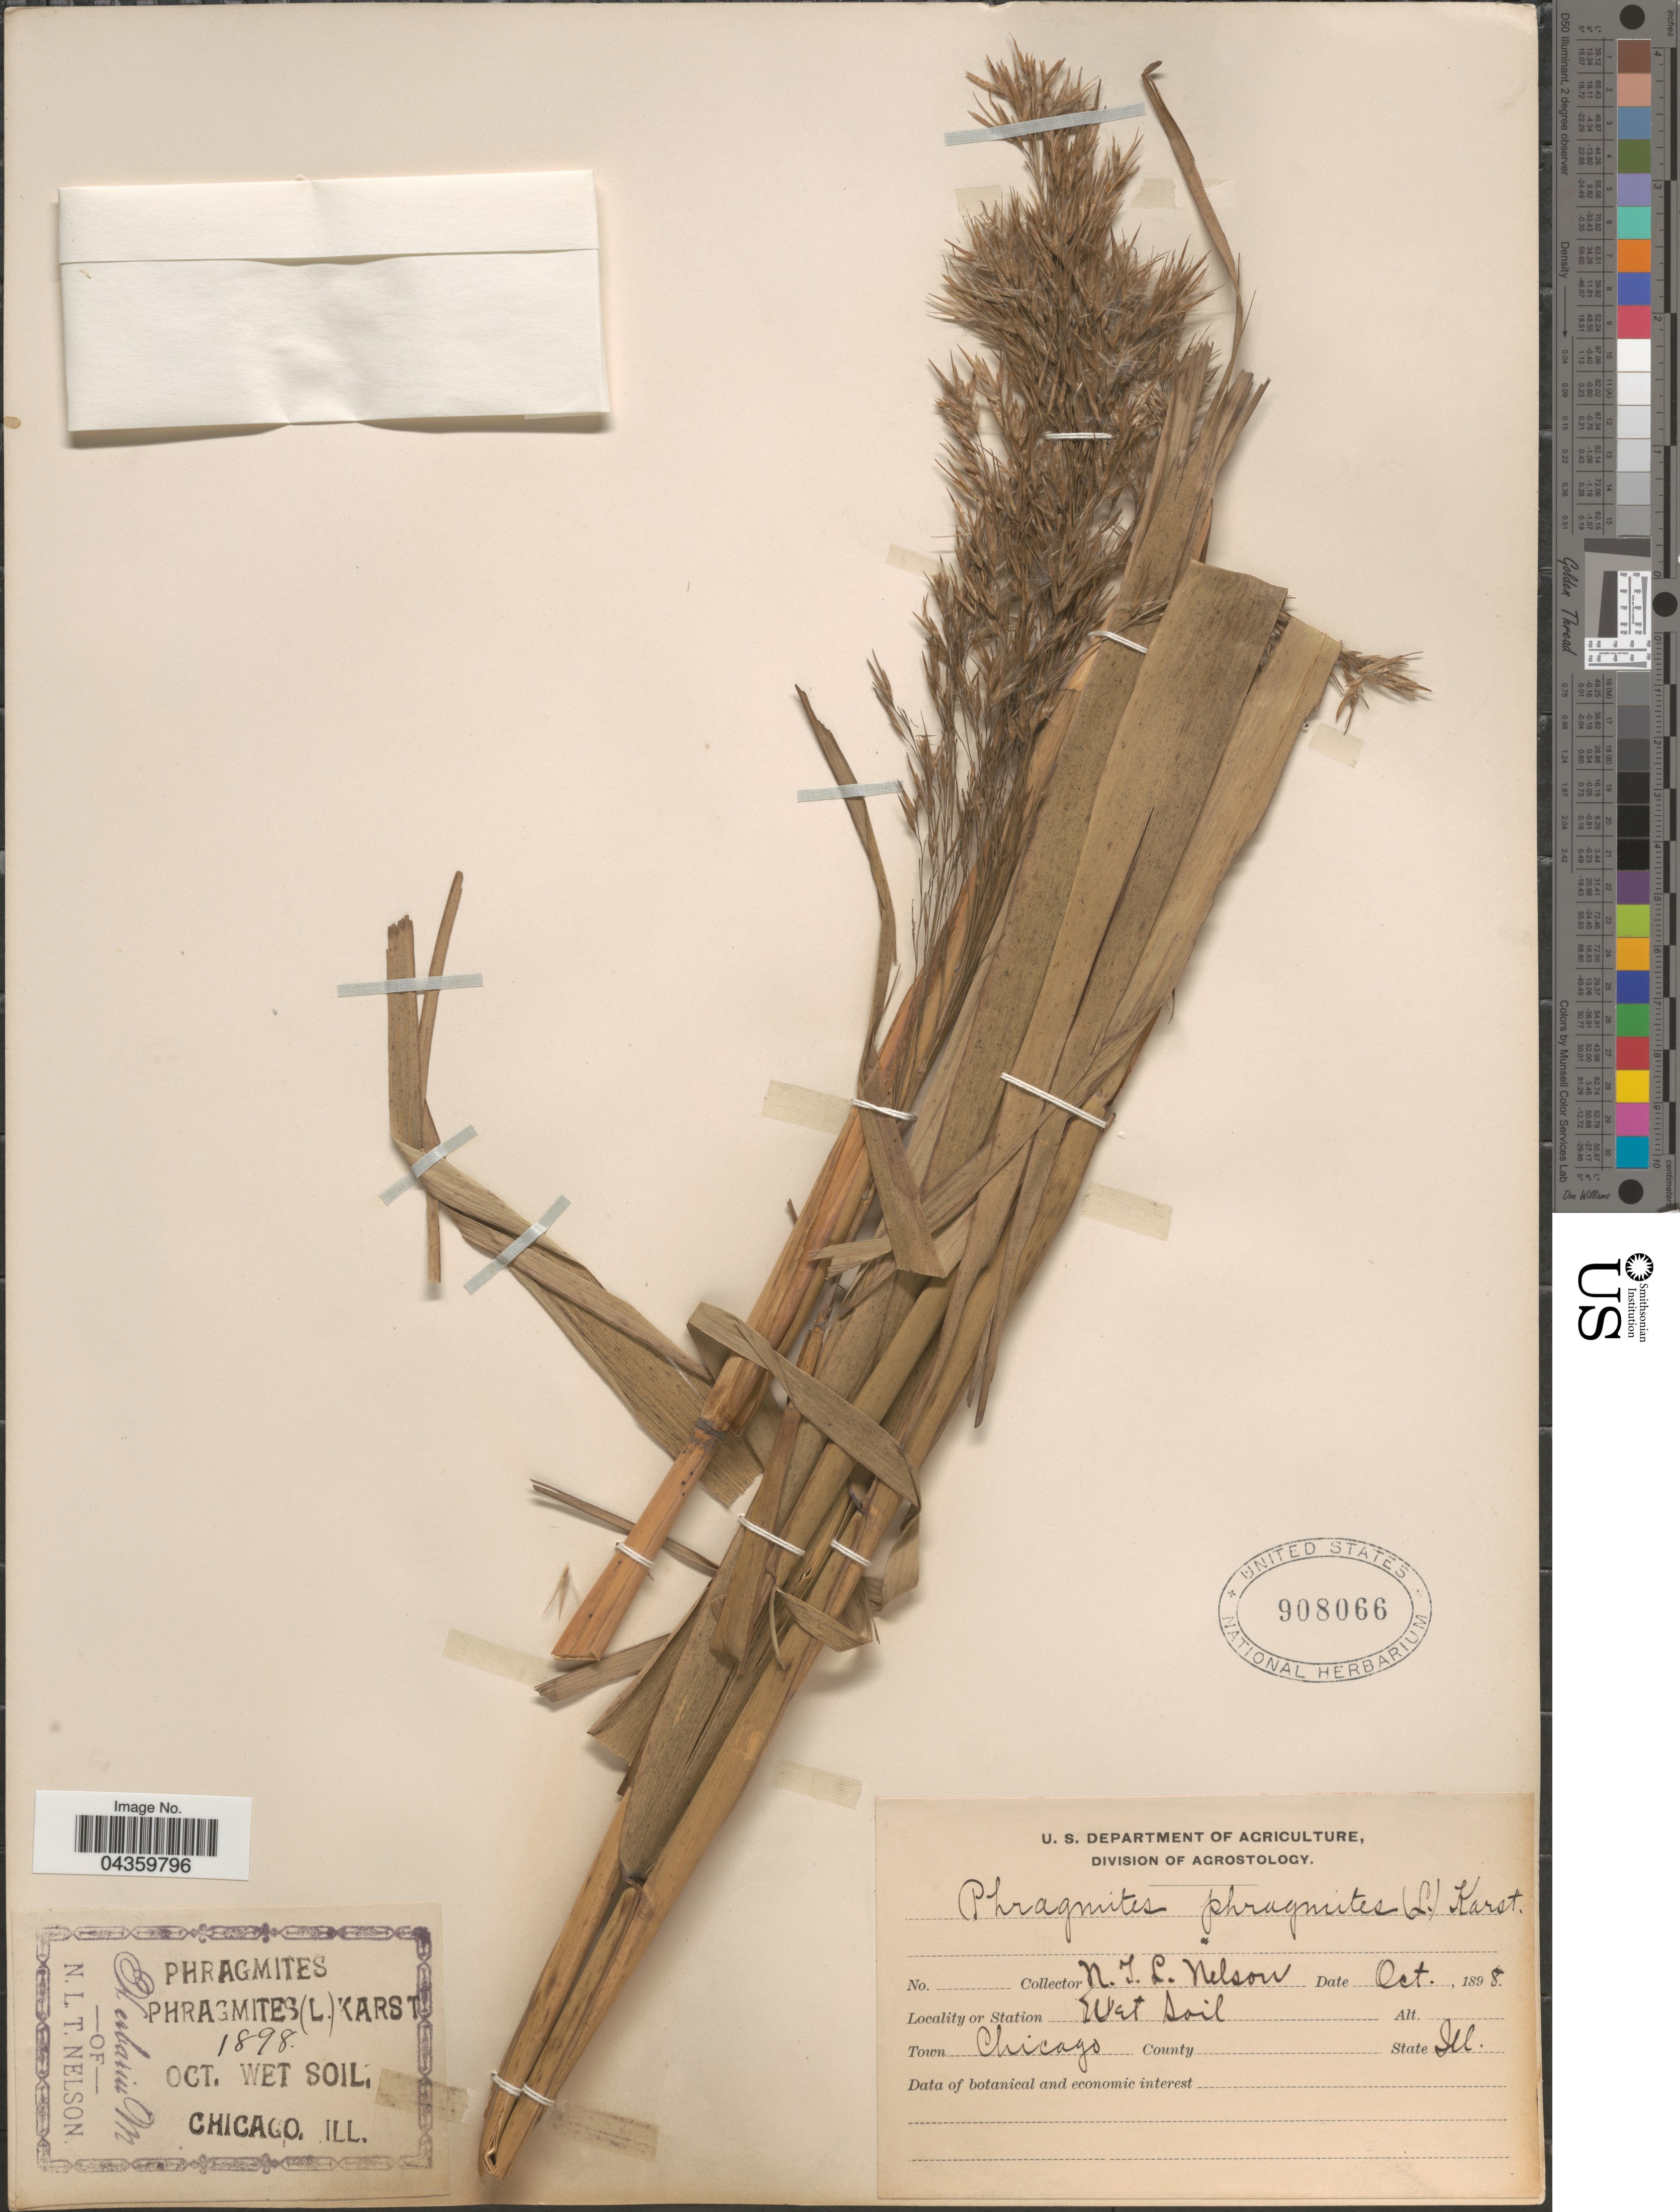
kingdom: Plantae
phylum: Tracheophyta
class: Liliopsida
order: Poales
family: Poaceae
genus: Phragmites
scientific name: Phragmites australis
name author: (Cav.) Trin. ex Steud.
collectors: N. L. T. Nelson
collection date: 1898-10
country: United States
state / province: Illinois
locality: Wet soil. Town Chicago.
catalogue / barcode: US 908066